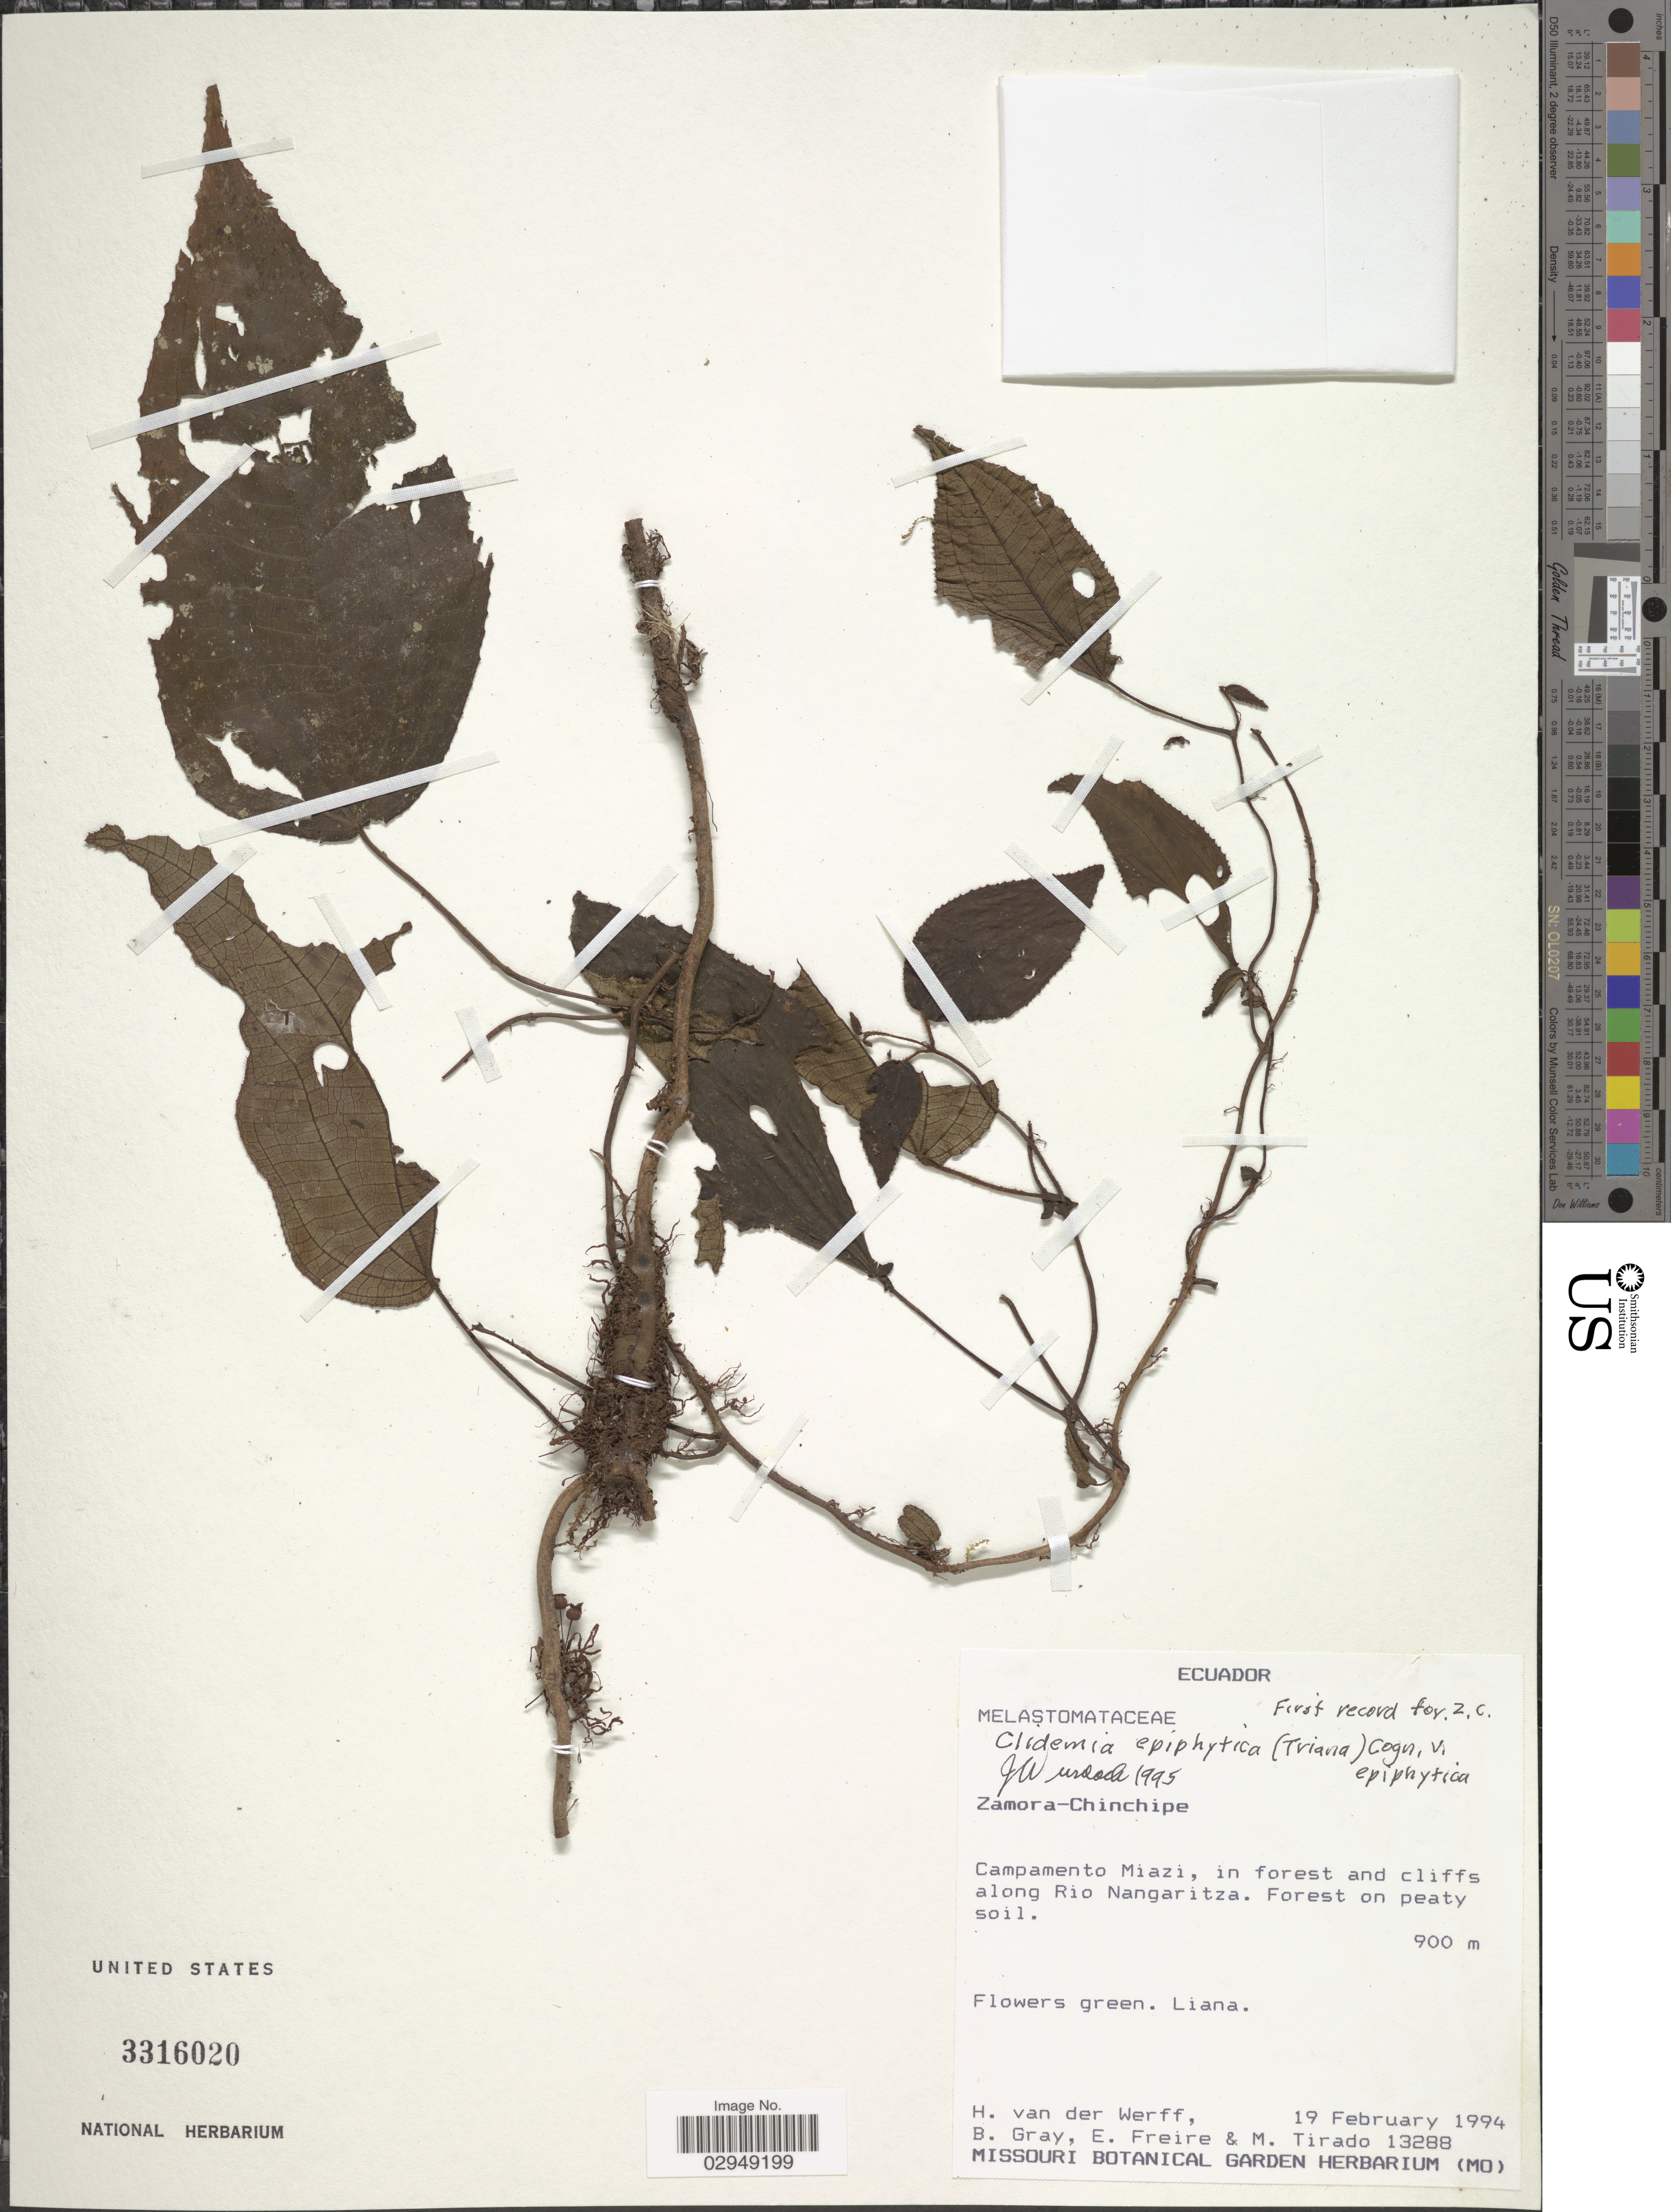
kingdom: Plantae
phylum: Tracheophyta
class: Magnoliopsida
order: Myrtales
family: Melastomataceae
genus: Clidemia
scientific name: Clidemia epiphytica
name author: (Triana) Cogn.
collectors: H. van der Werff, B. Gray, E. Freire & M. Tirado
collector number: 13288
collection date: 1994-02-19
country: Ecuador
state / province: Zamora-Chinchipe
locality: Campamento Miazi, in forest and cliffs along Rio Nangaritza.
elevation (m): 900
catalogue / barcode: US 3316020